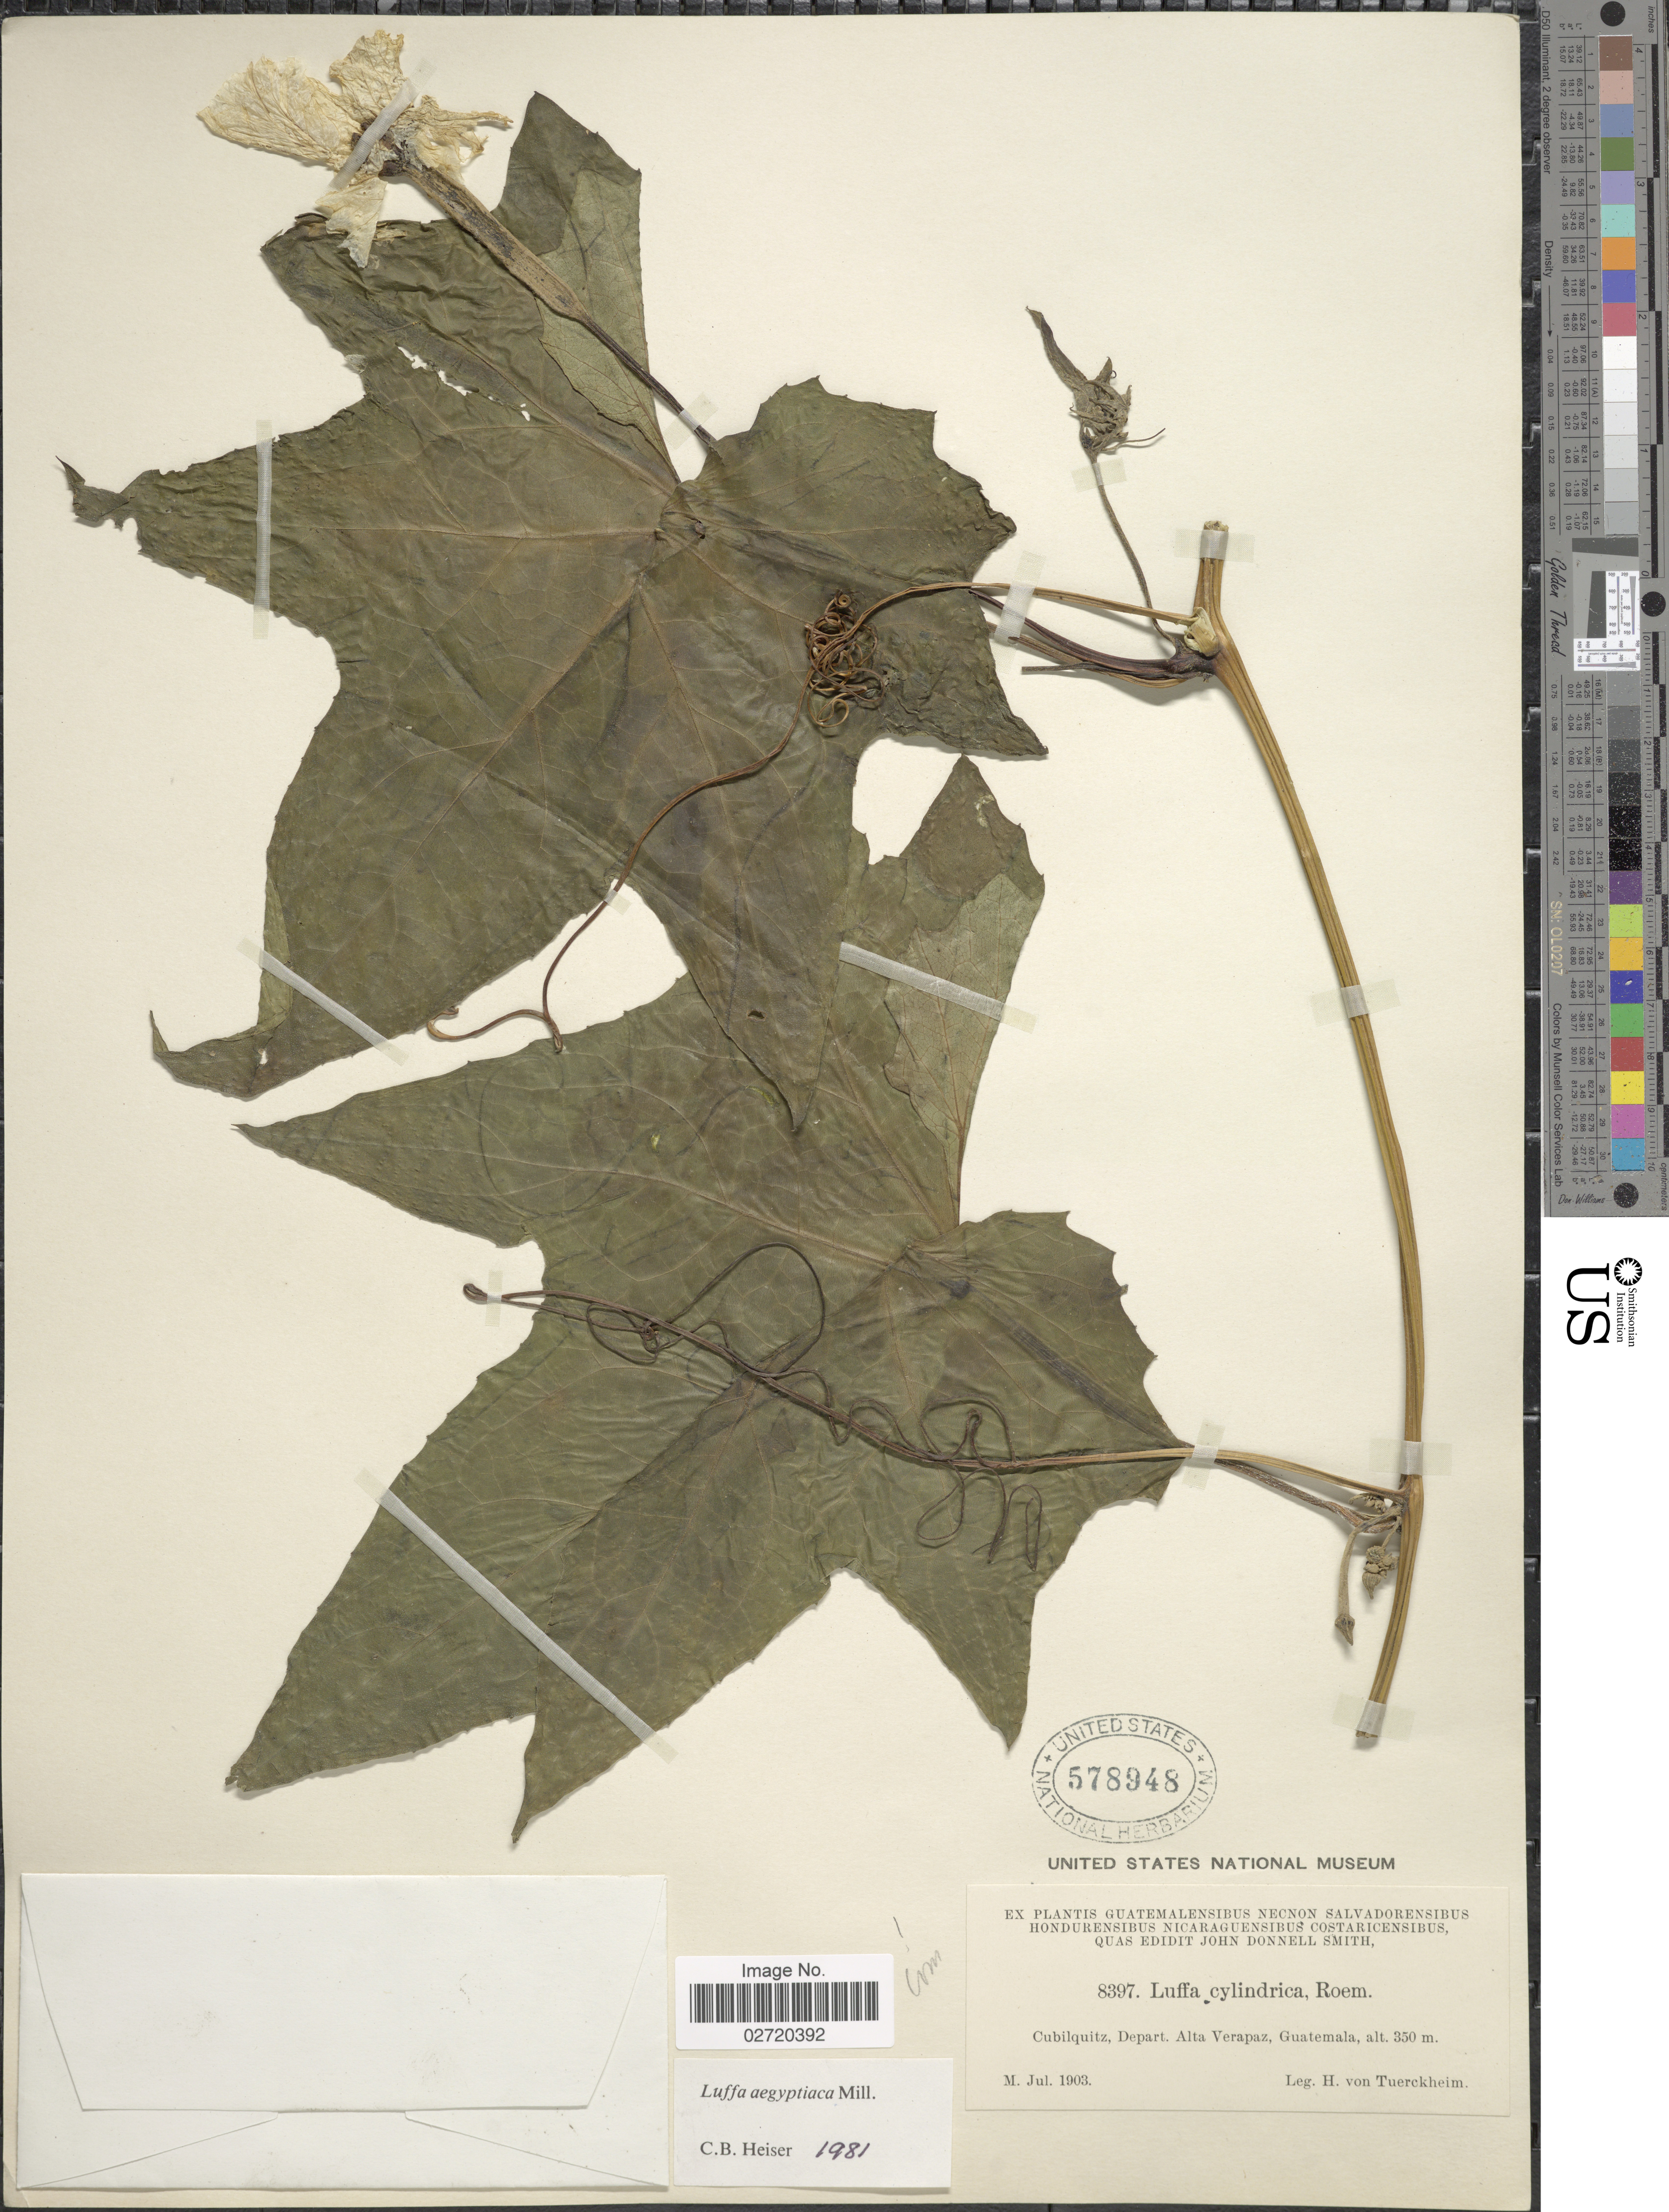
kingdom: Plantae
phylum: Tracheophyta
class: Magnoliopsida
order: Cucurbitales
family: Cucurbitaceae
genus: Luffa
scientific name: Luffa aegyptiaca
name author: Mill.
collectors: H. von Türckheim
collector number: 8397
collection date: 1903-07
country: Guatemala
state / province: Alta Verapaz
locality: Cubilquitz, Depart. Alta Verapaz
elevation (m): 350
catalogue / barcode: US 578948